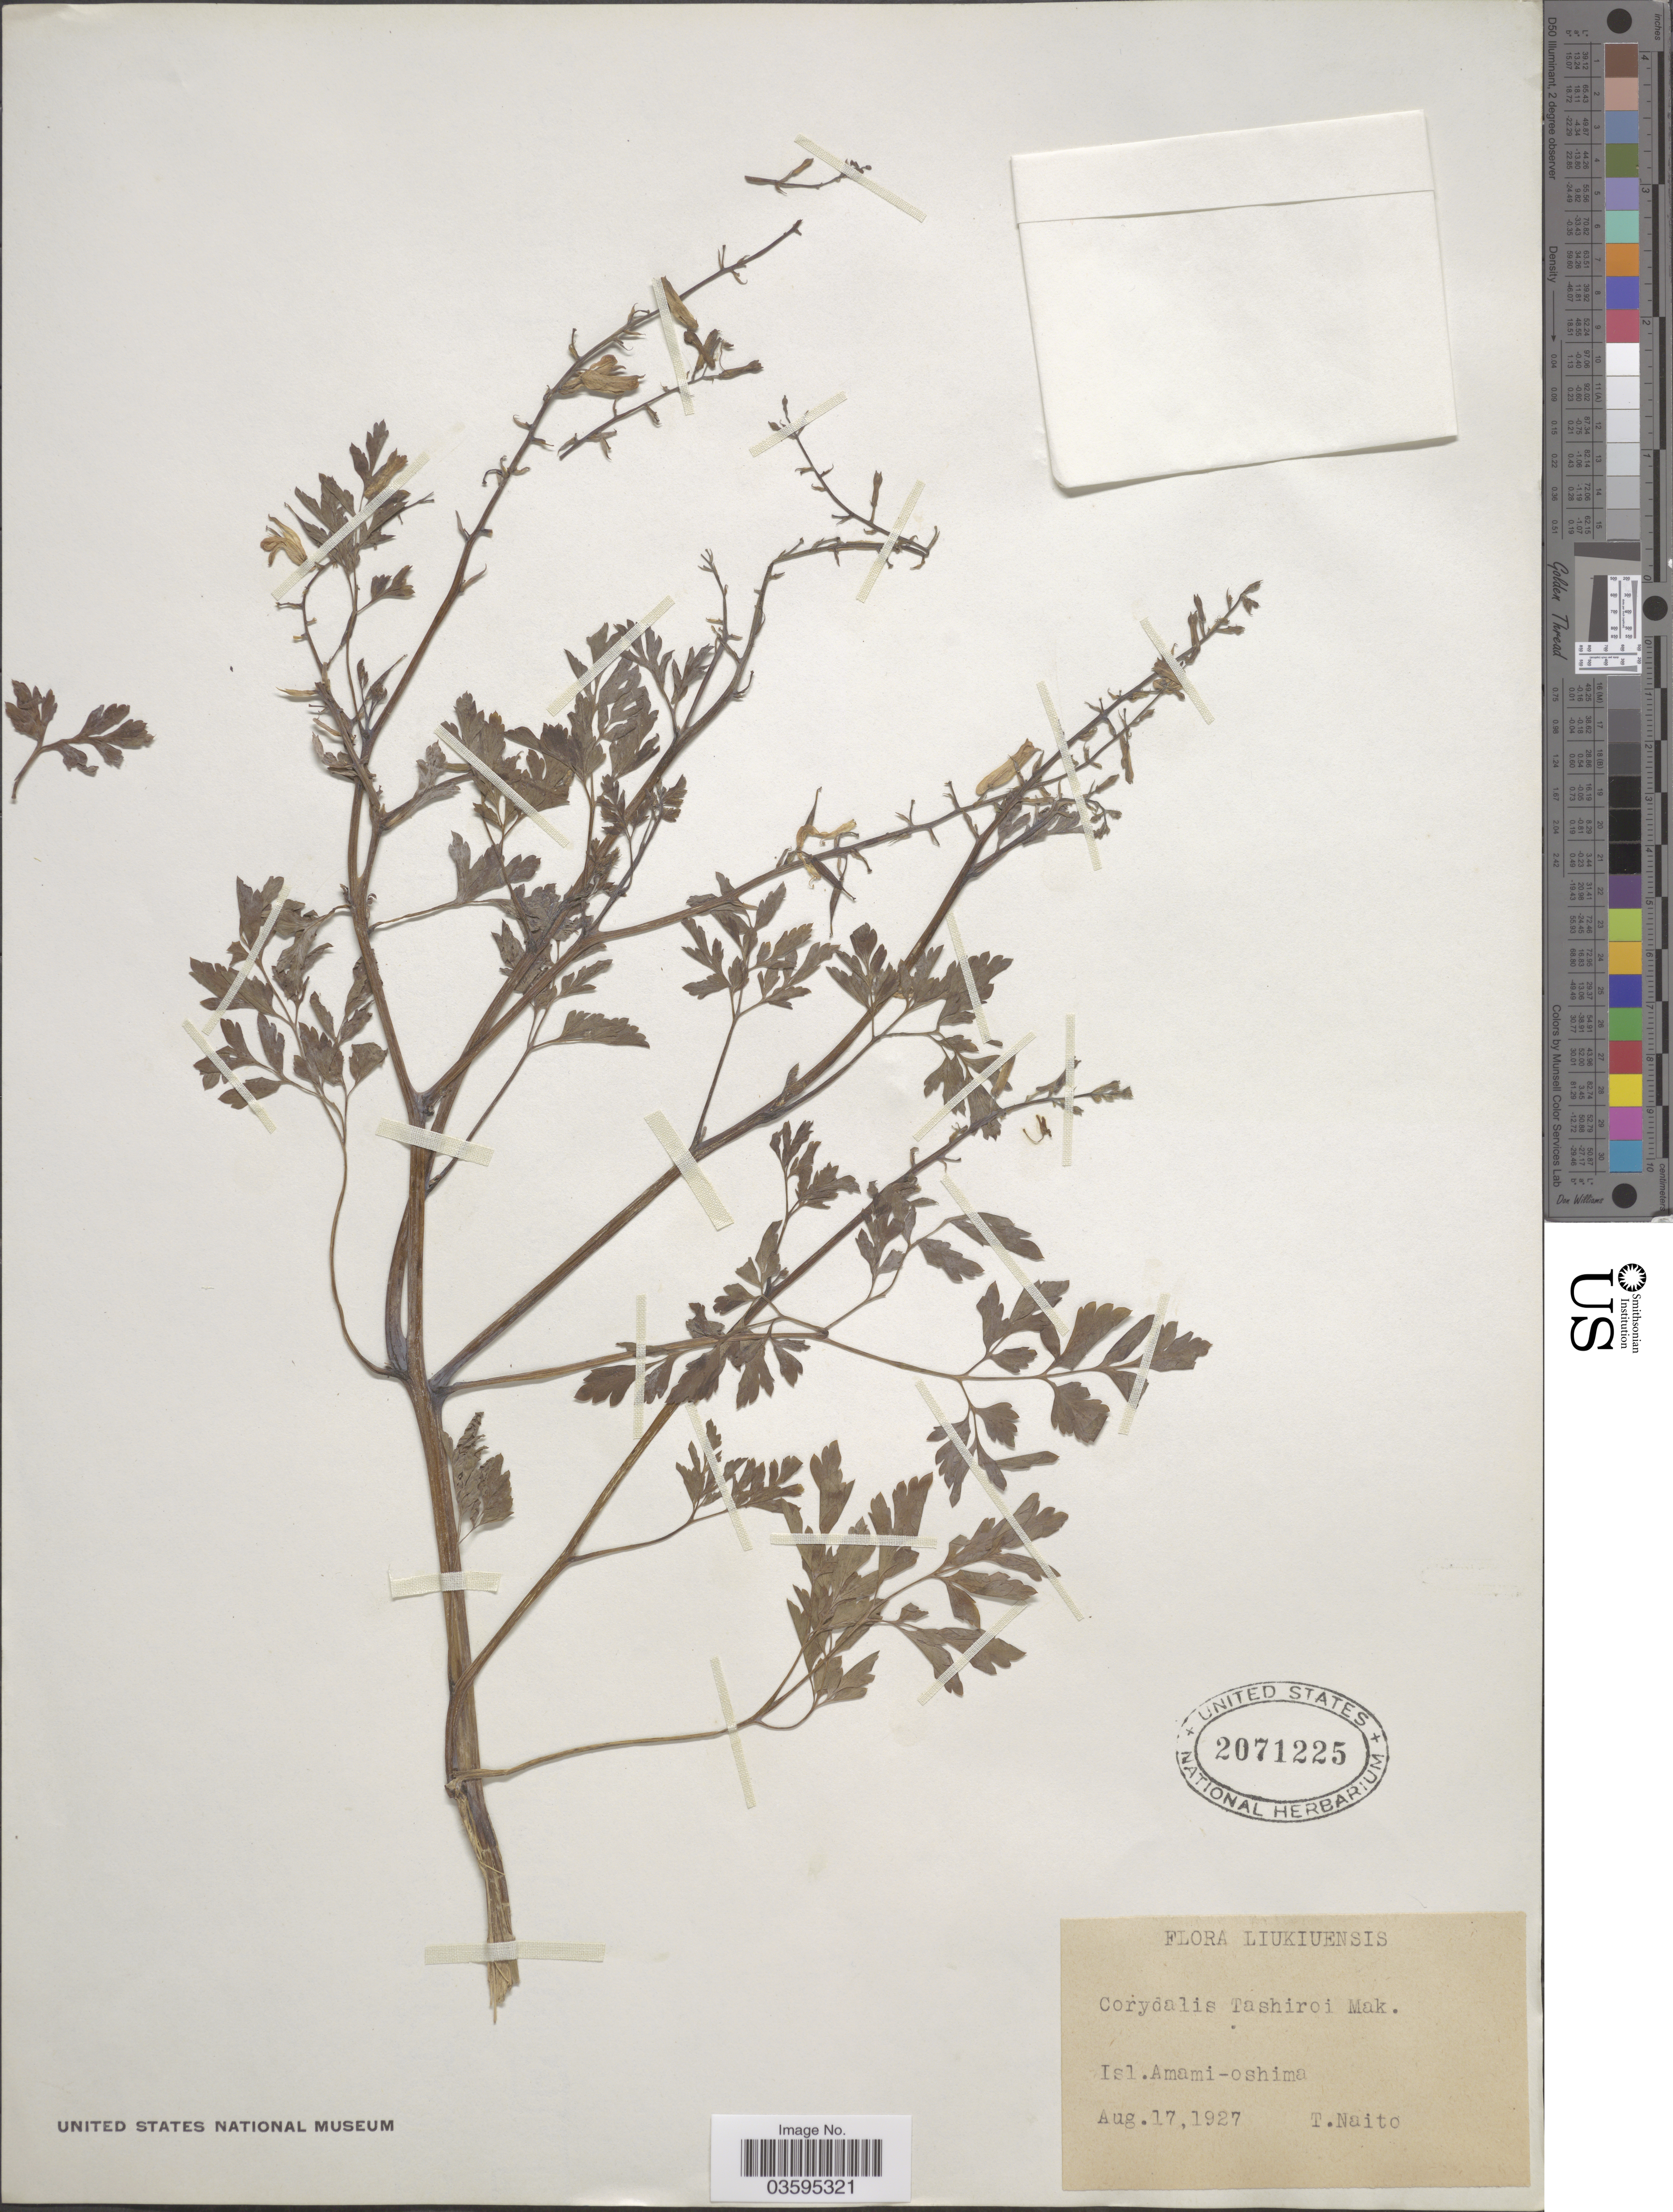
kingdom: Plantae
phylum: Tracheophyta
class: Magnoliopsida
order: Ranunculales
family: Papaveraceae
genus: Corydalis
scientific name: Corydalis tashiroi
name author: Makino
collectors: T. Naito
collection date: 1927-08-17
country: Japan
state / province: Okinawa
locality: Liukiuensis. Isl. Amami-oshima.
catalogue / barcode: US 2071225